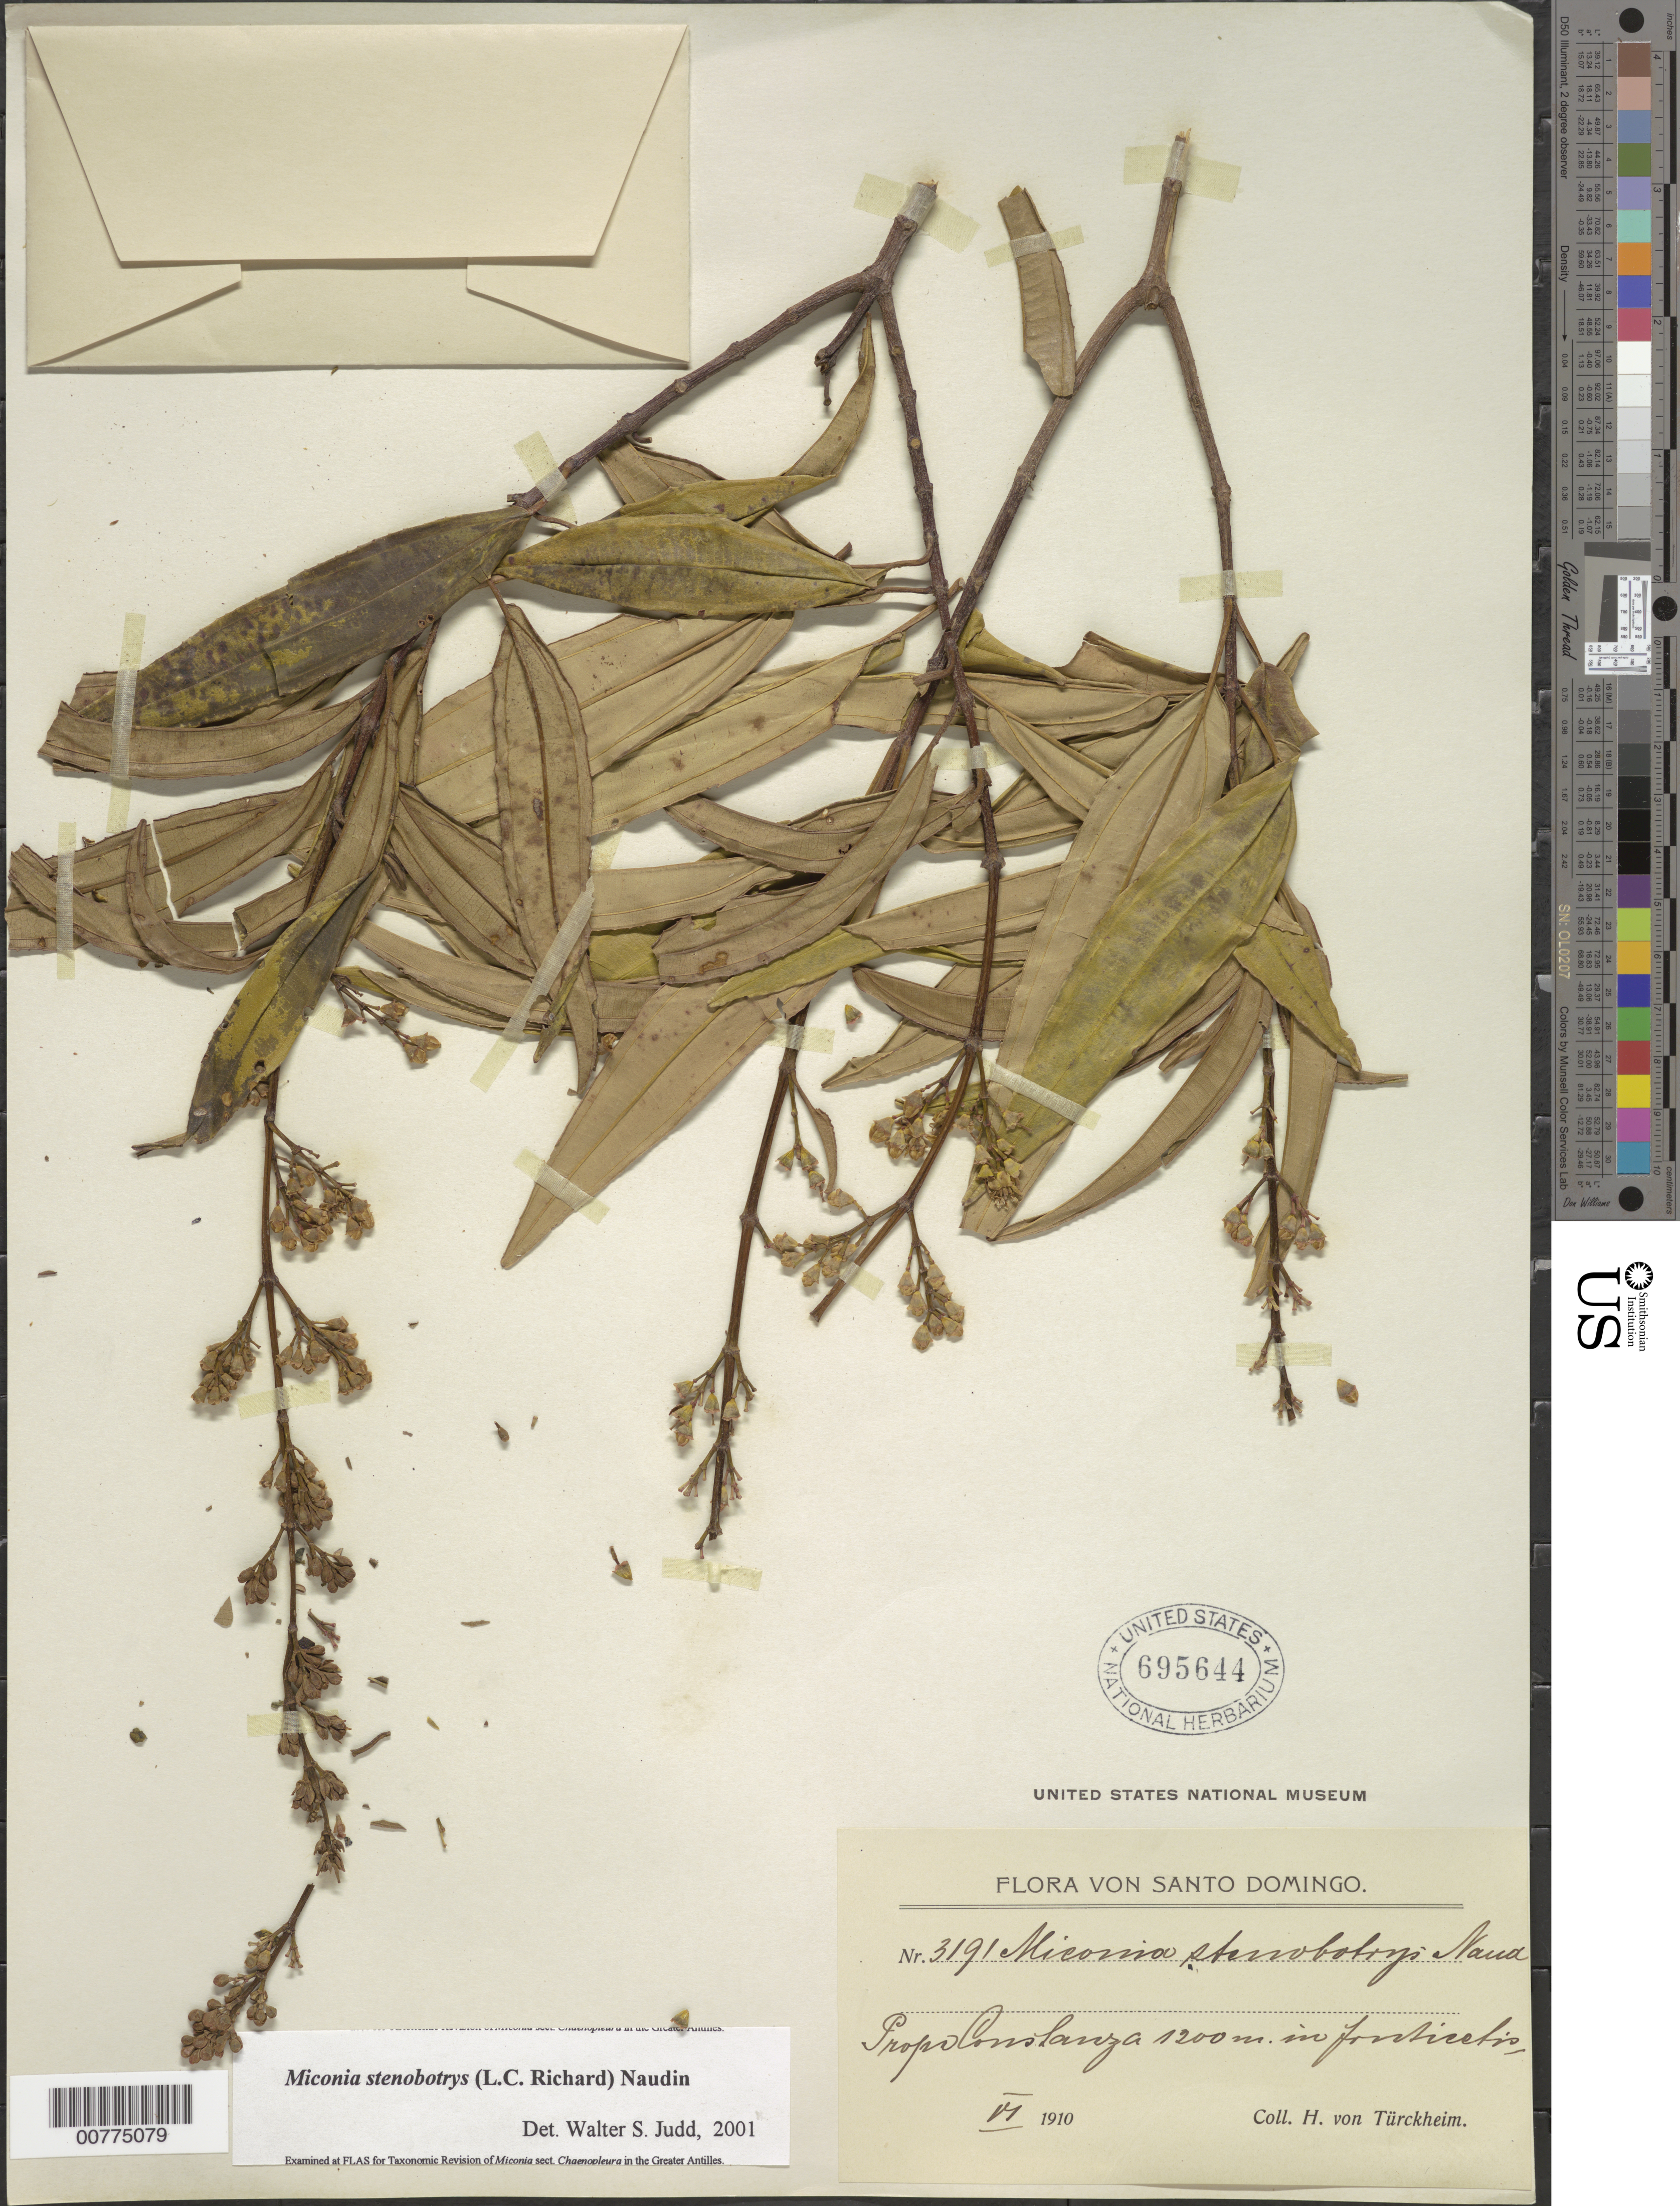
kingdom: Plantae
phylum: Tracheophyta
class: Magnoliopsida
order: Myrtales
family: Melastomataceae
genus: Miconia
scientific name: Miconia stenobotrys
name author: (Rich.) Naudin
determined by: Judd, Walter S.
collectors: H. von Türckheim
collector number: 3191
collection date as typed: Jun 1910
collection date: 1910-06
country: Dominican Republic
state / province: La Vega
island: Hispaniola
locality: Constanza.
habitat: In fruticetis.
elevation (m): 1200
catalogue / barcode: US 695644